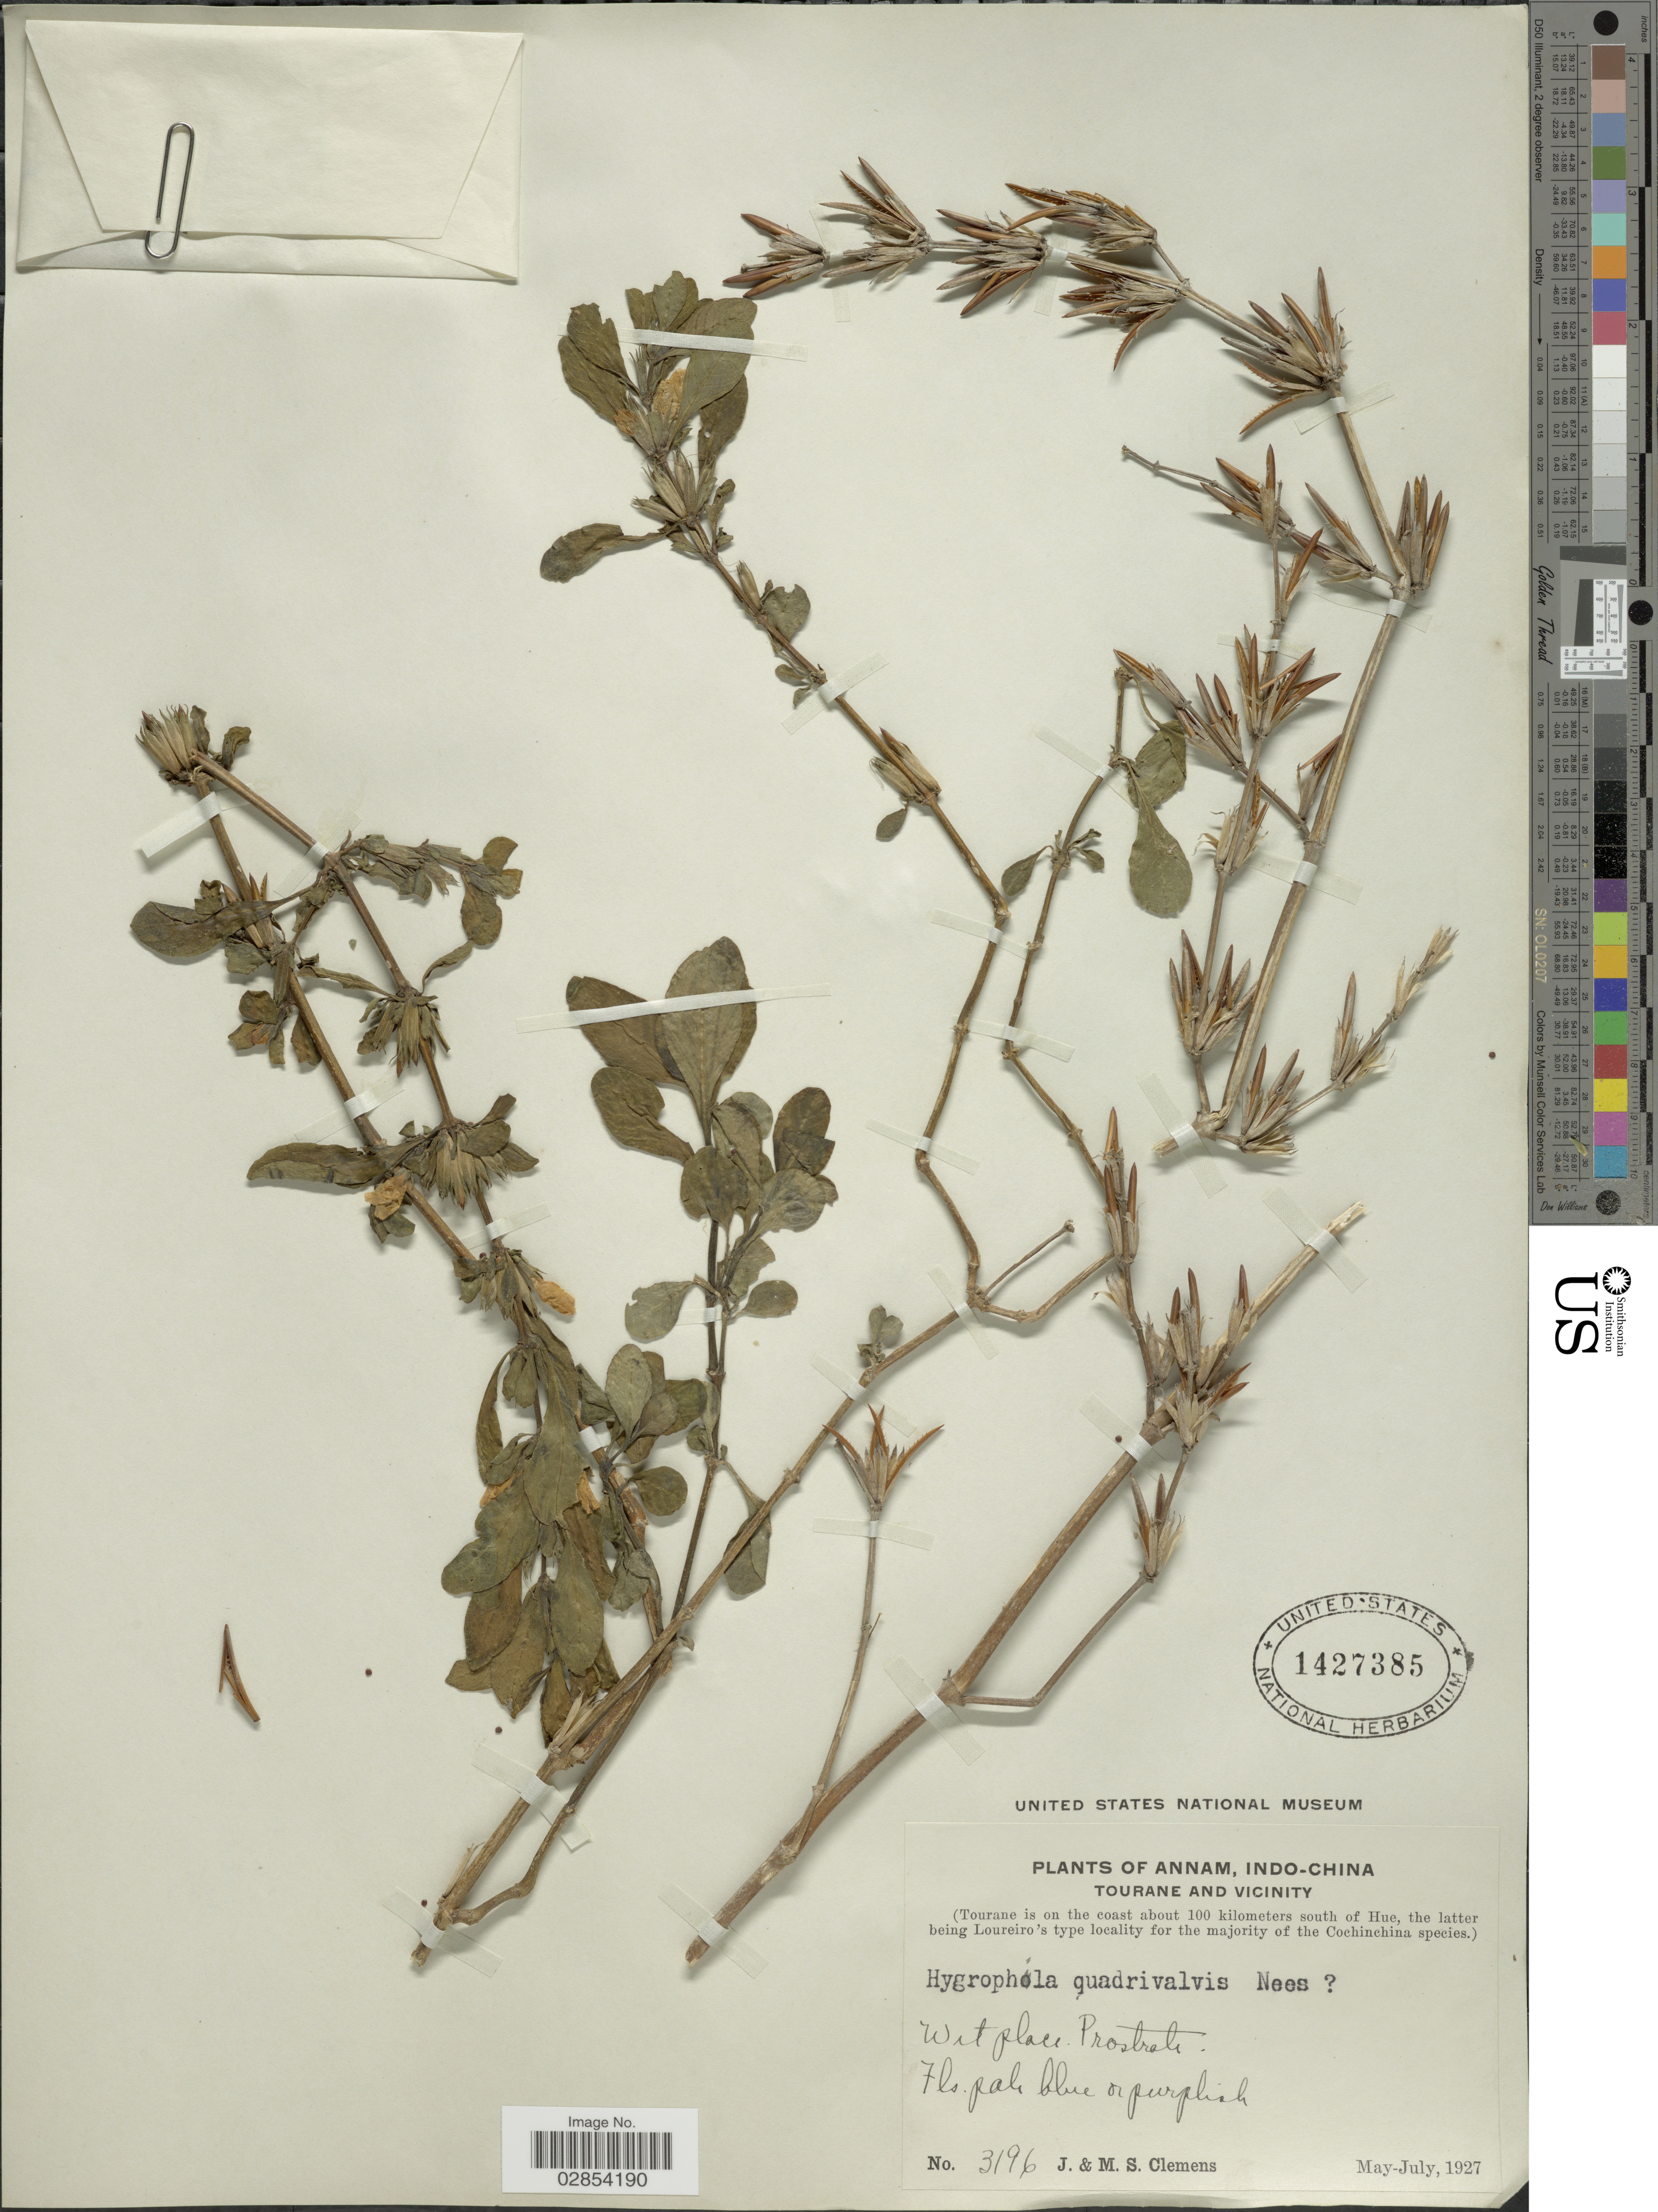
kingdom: Plantae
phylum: Tracheophyta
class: Magnoliopsida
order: Lamiales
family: Acanthaceae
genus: Hygrophila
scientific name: Hygrophila erecta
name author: (Burm. f.) Hochr.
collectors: J. Clemens & M. S. Clemens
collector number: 3196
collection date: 1927-05/1927-07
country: Vietnam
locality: Annam, Indo-China. Tourane and vicinity (Tourane is on the coast about 100 kilometers south of Hue.).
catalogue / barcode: US 1427385